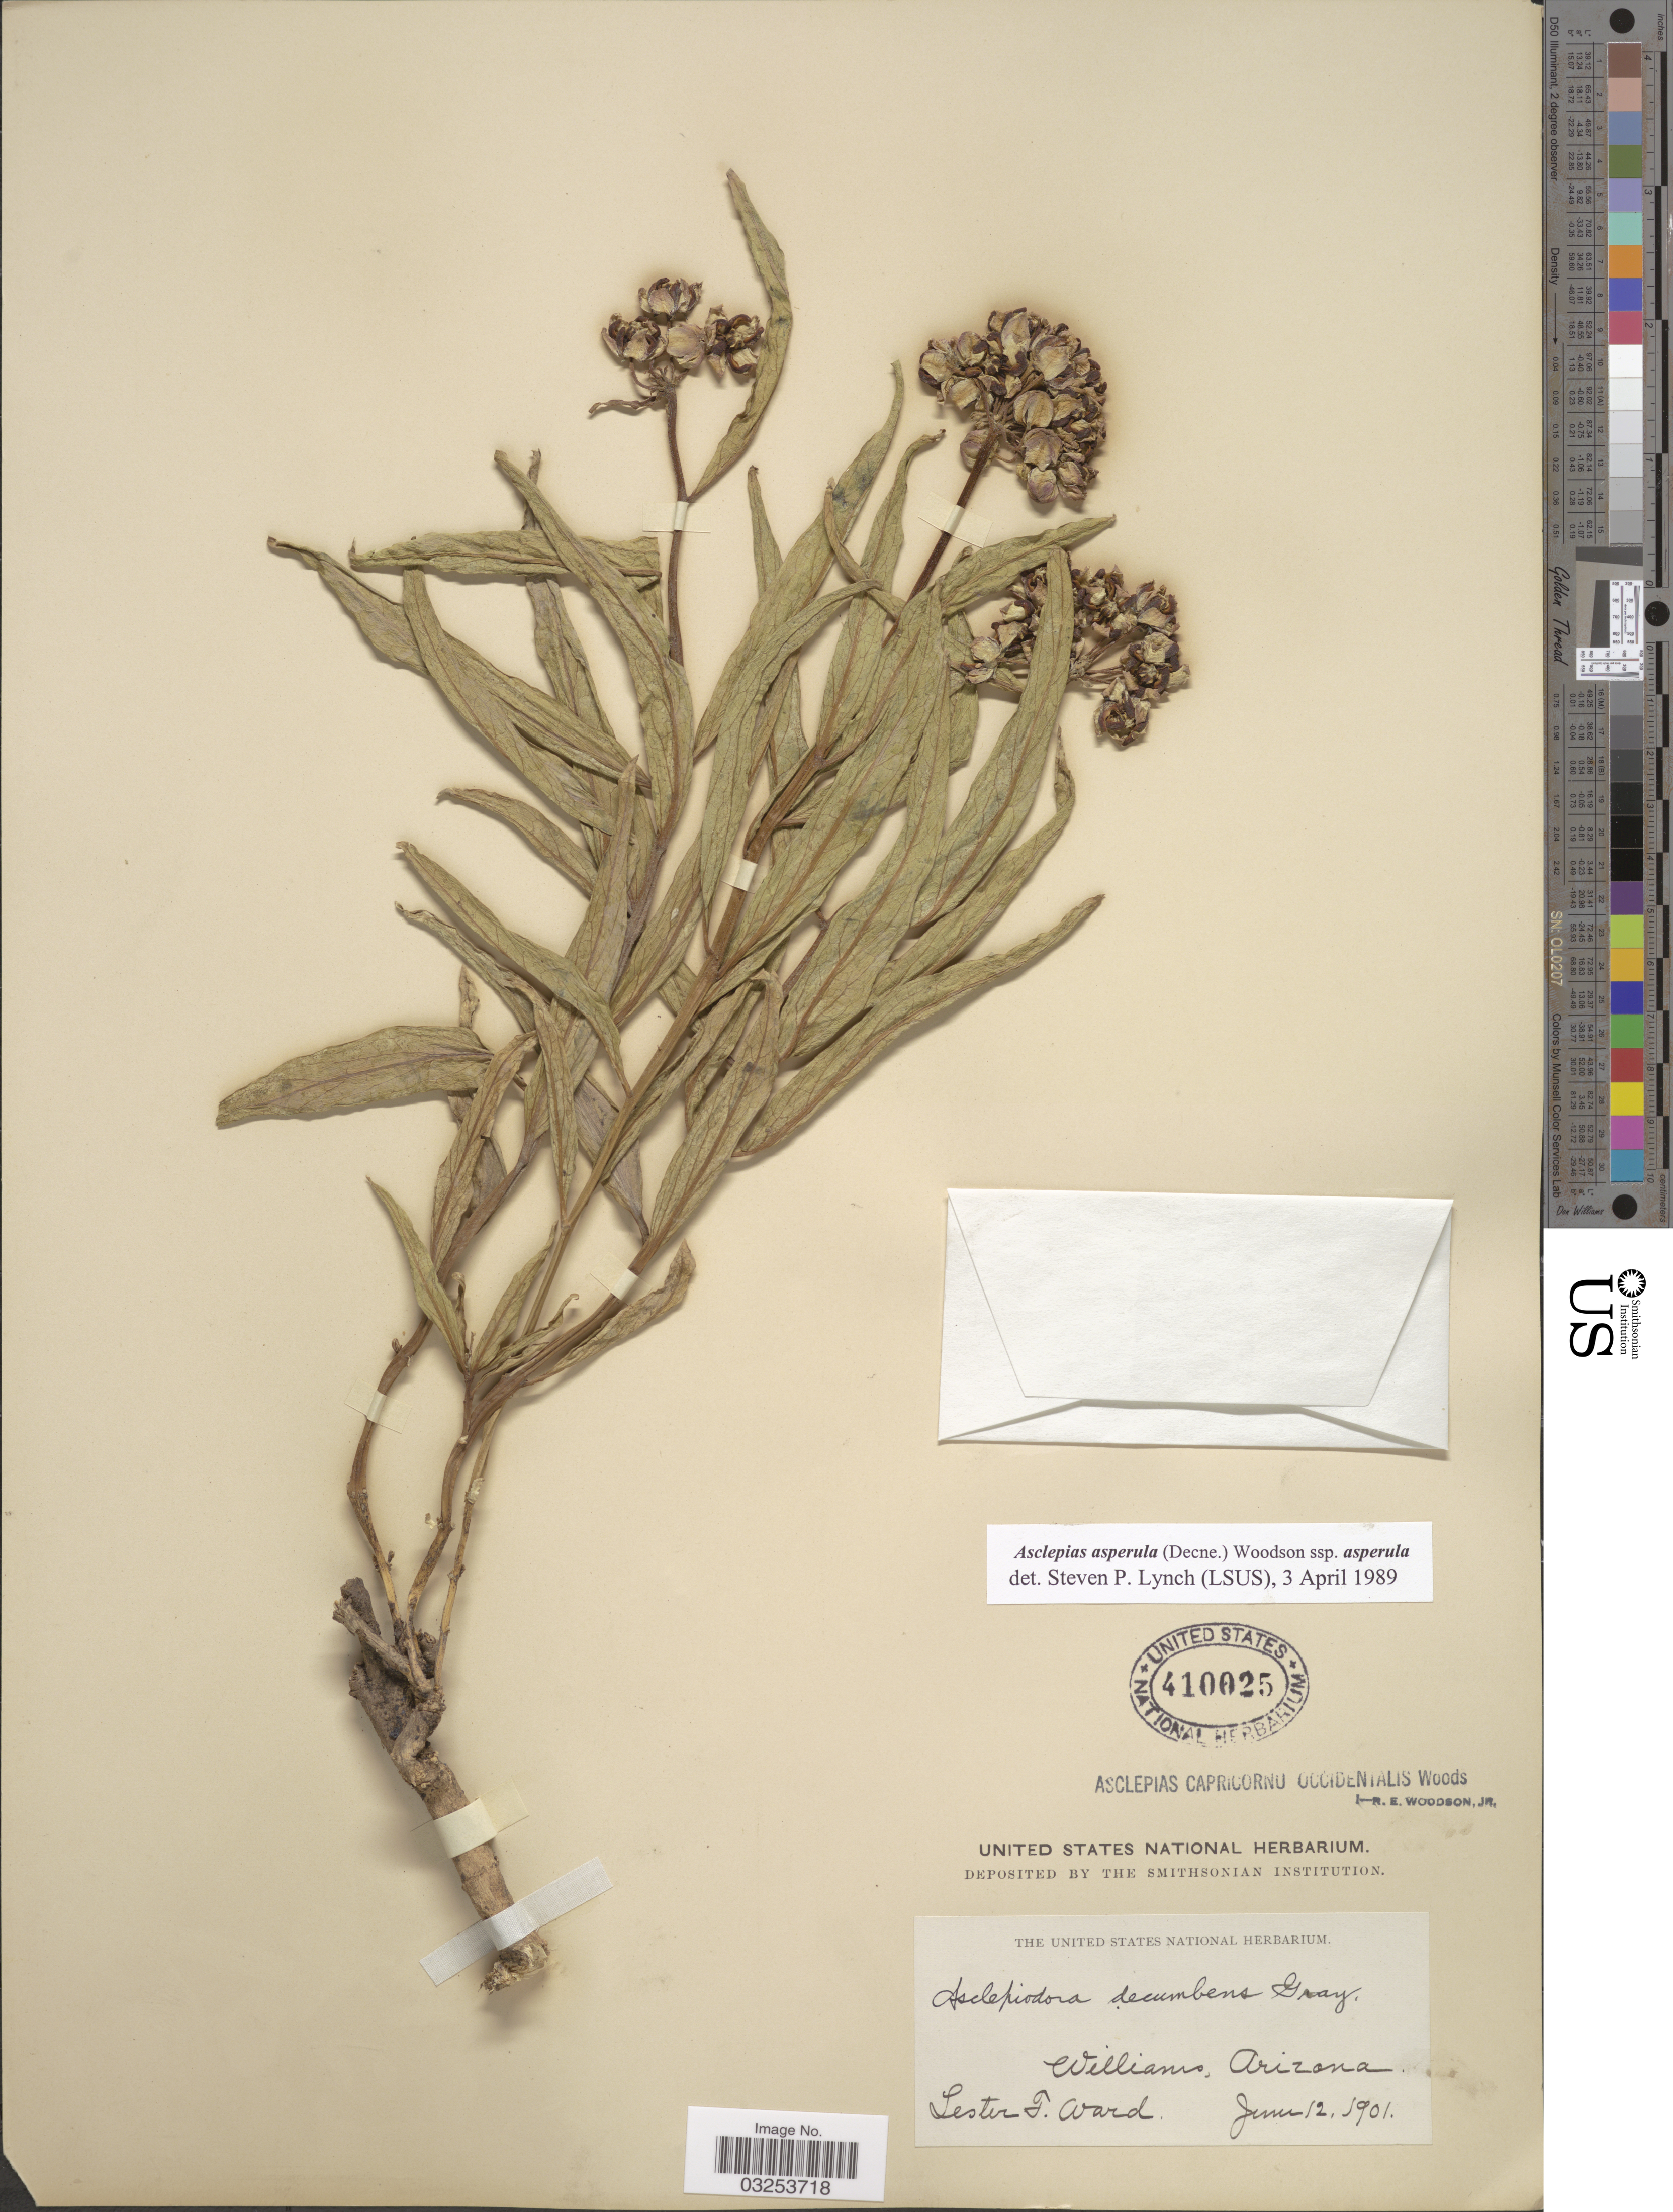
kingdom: Plantae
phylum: Tracheophyta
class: Magnoliopsida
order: Gentianales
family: Apocynaceae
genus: Asclepias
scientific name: Asclepias asperula subsp. asperula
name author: (Decne.) Woodson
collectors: L. F. Ward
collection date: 1901-06-12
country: United States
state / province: Arizona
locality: Williams.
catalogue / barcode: US 410025